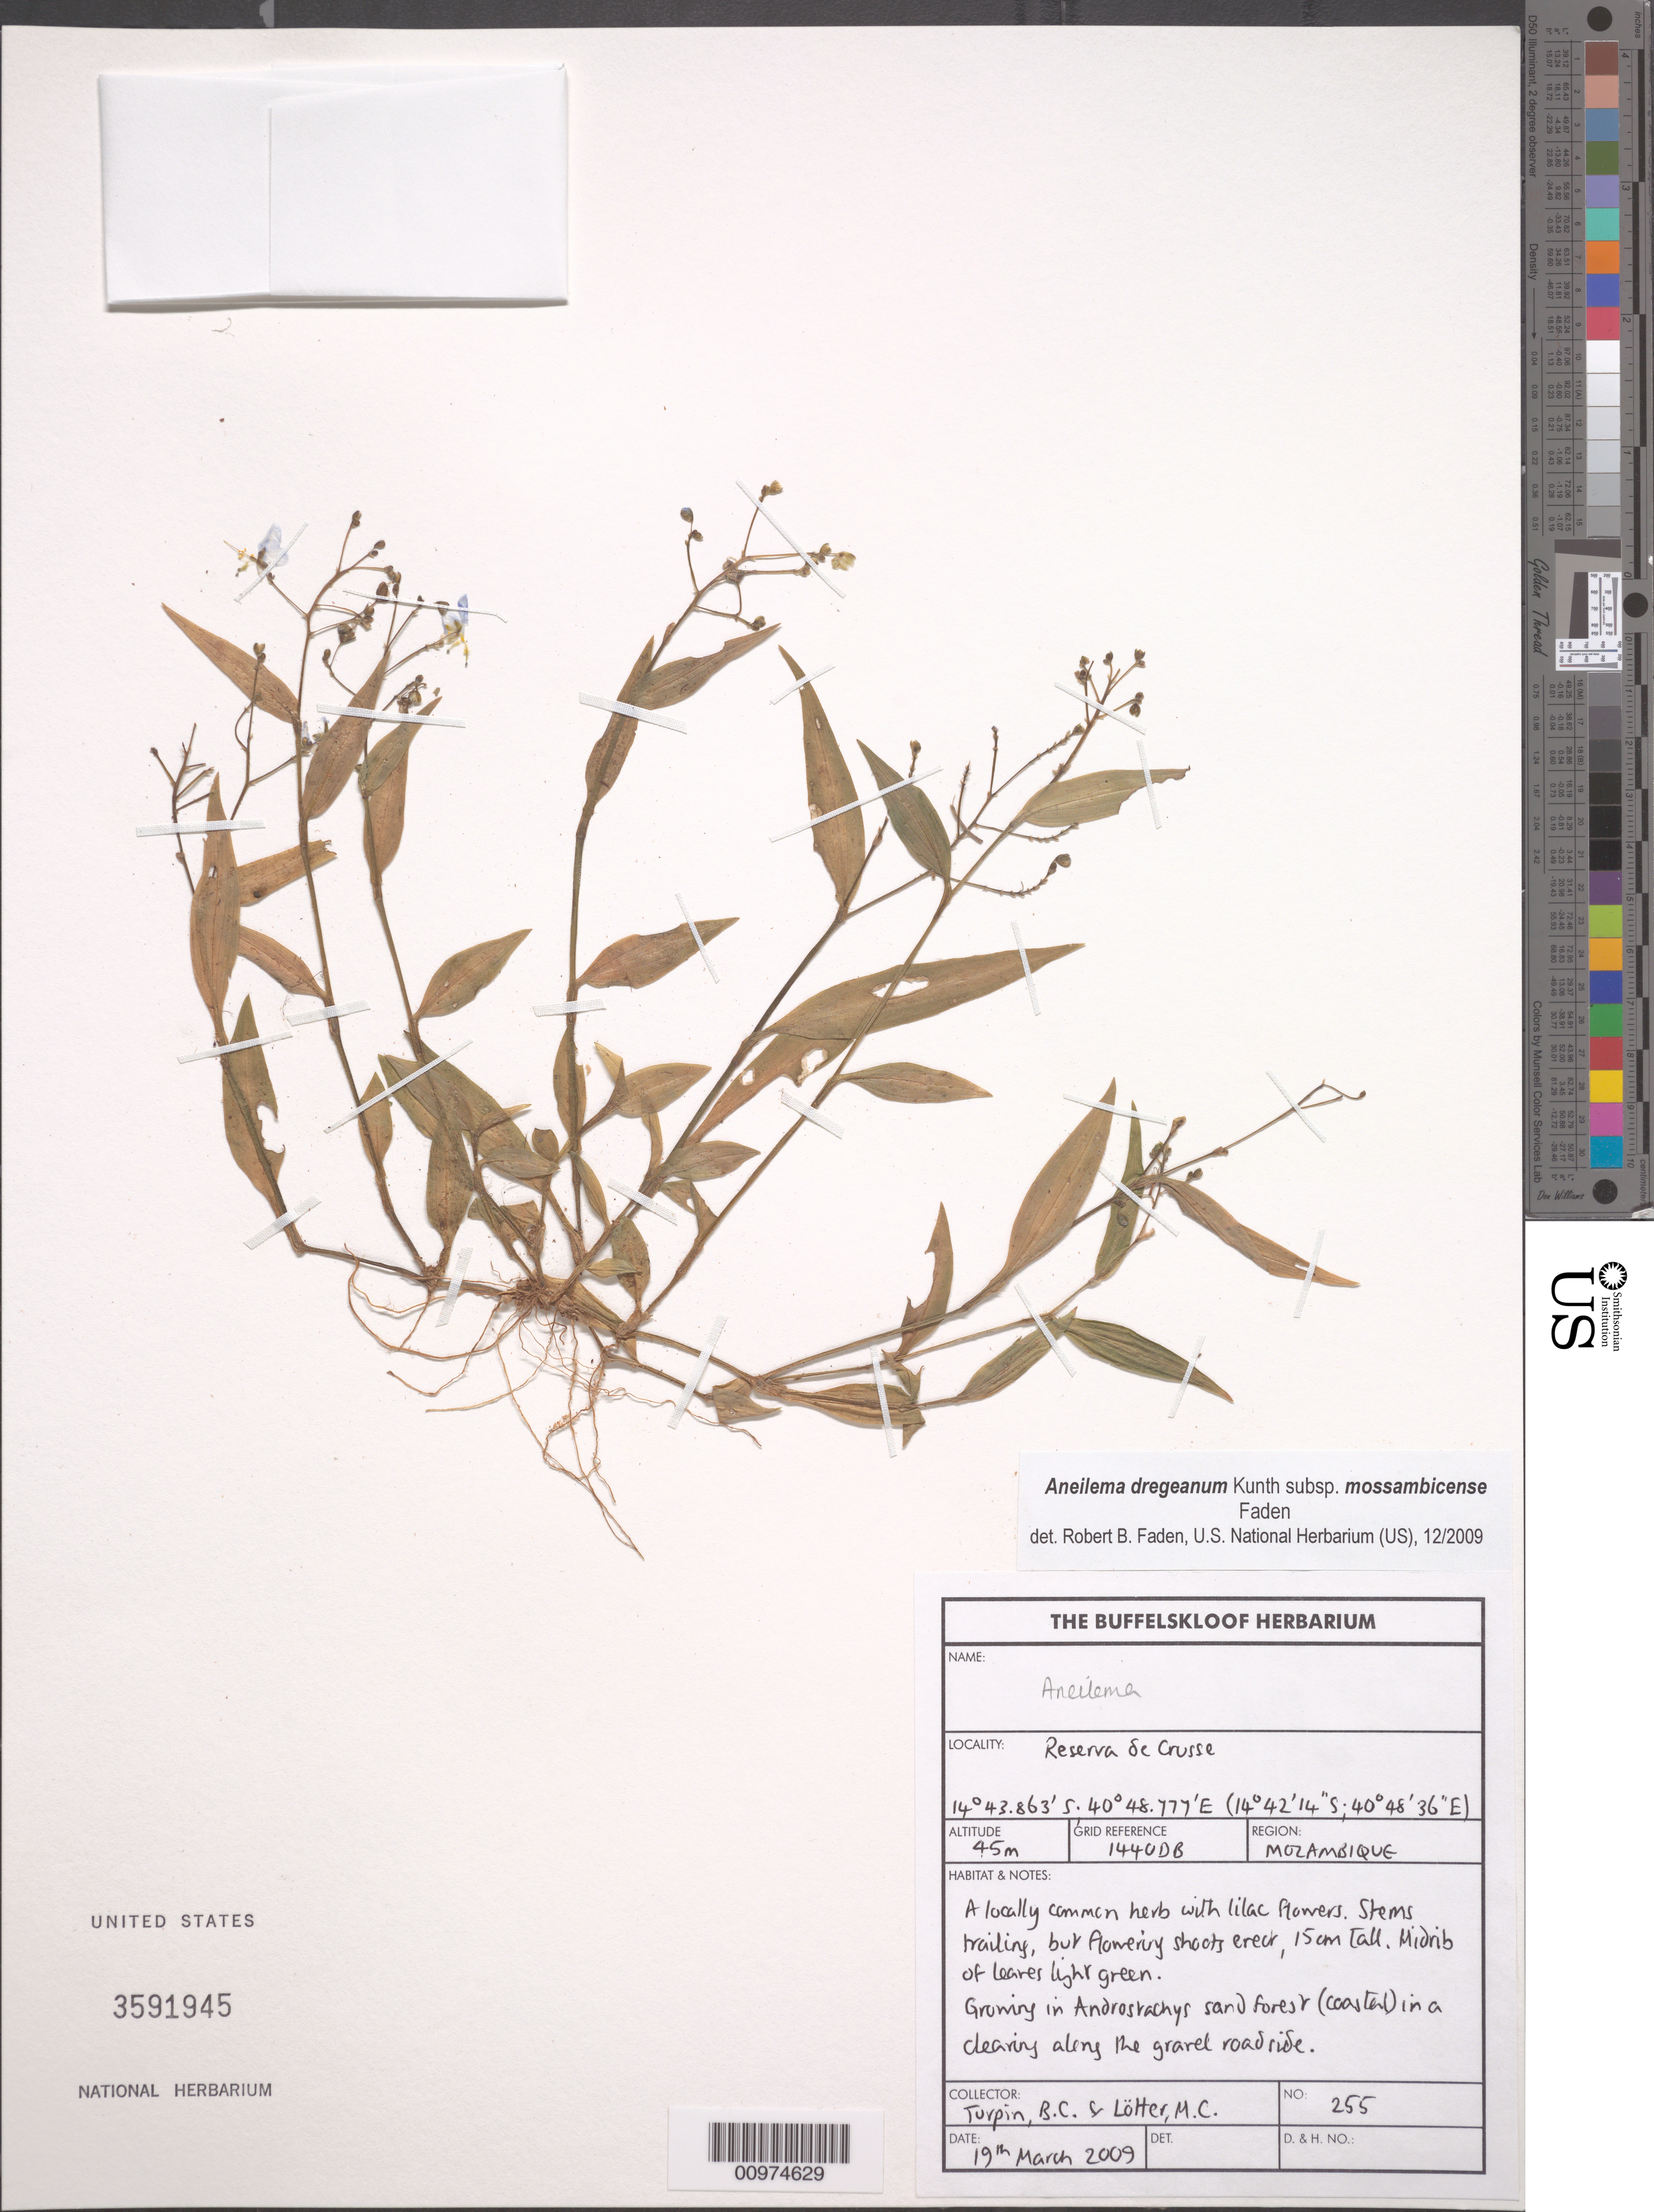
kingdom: Plantae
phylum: Tracheophyta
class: Liliopsida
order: Commelinales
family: Commelinaceae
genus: Aneilema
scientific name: Aneilema dregeanum subsp. mossambicense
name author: Faden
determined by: Faden, Robert B., (US), Smithsonian Institution - National Museum of Natural History (UNITED STATES)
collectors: B. C. Turpin & M. Lötter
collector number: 255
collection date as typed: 19 Mar 2009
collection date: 2009-03-19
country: Mozambique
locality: Reserva de Crusse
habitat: Growing in Androstachys sand forest (coastal) in a clearing along the gravel roadside.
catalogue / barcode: US 3591945